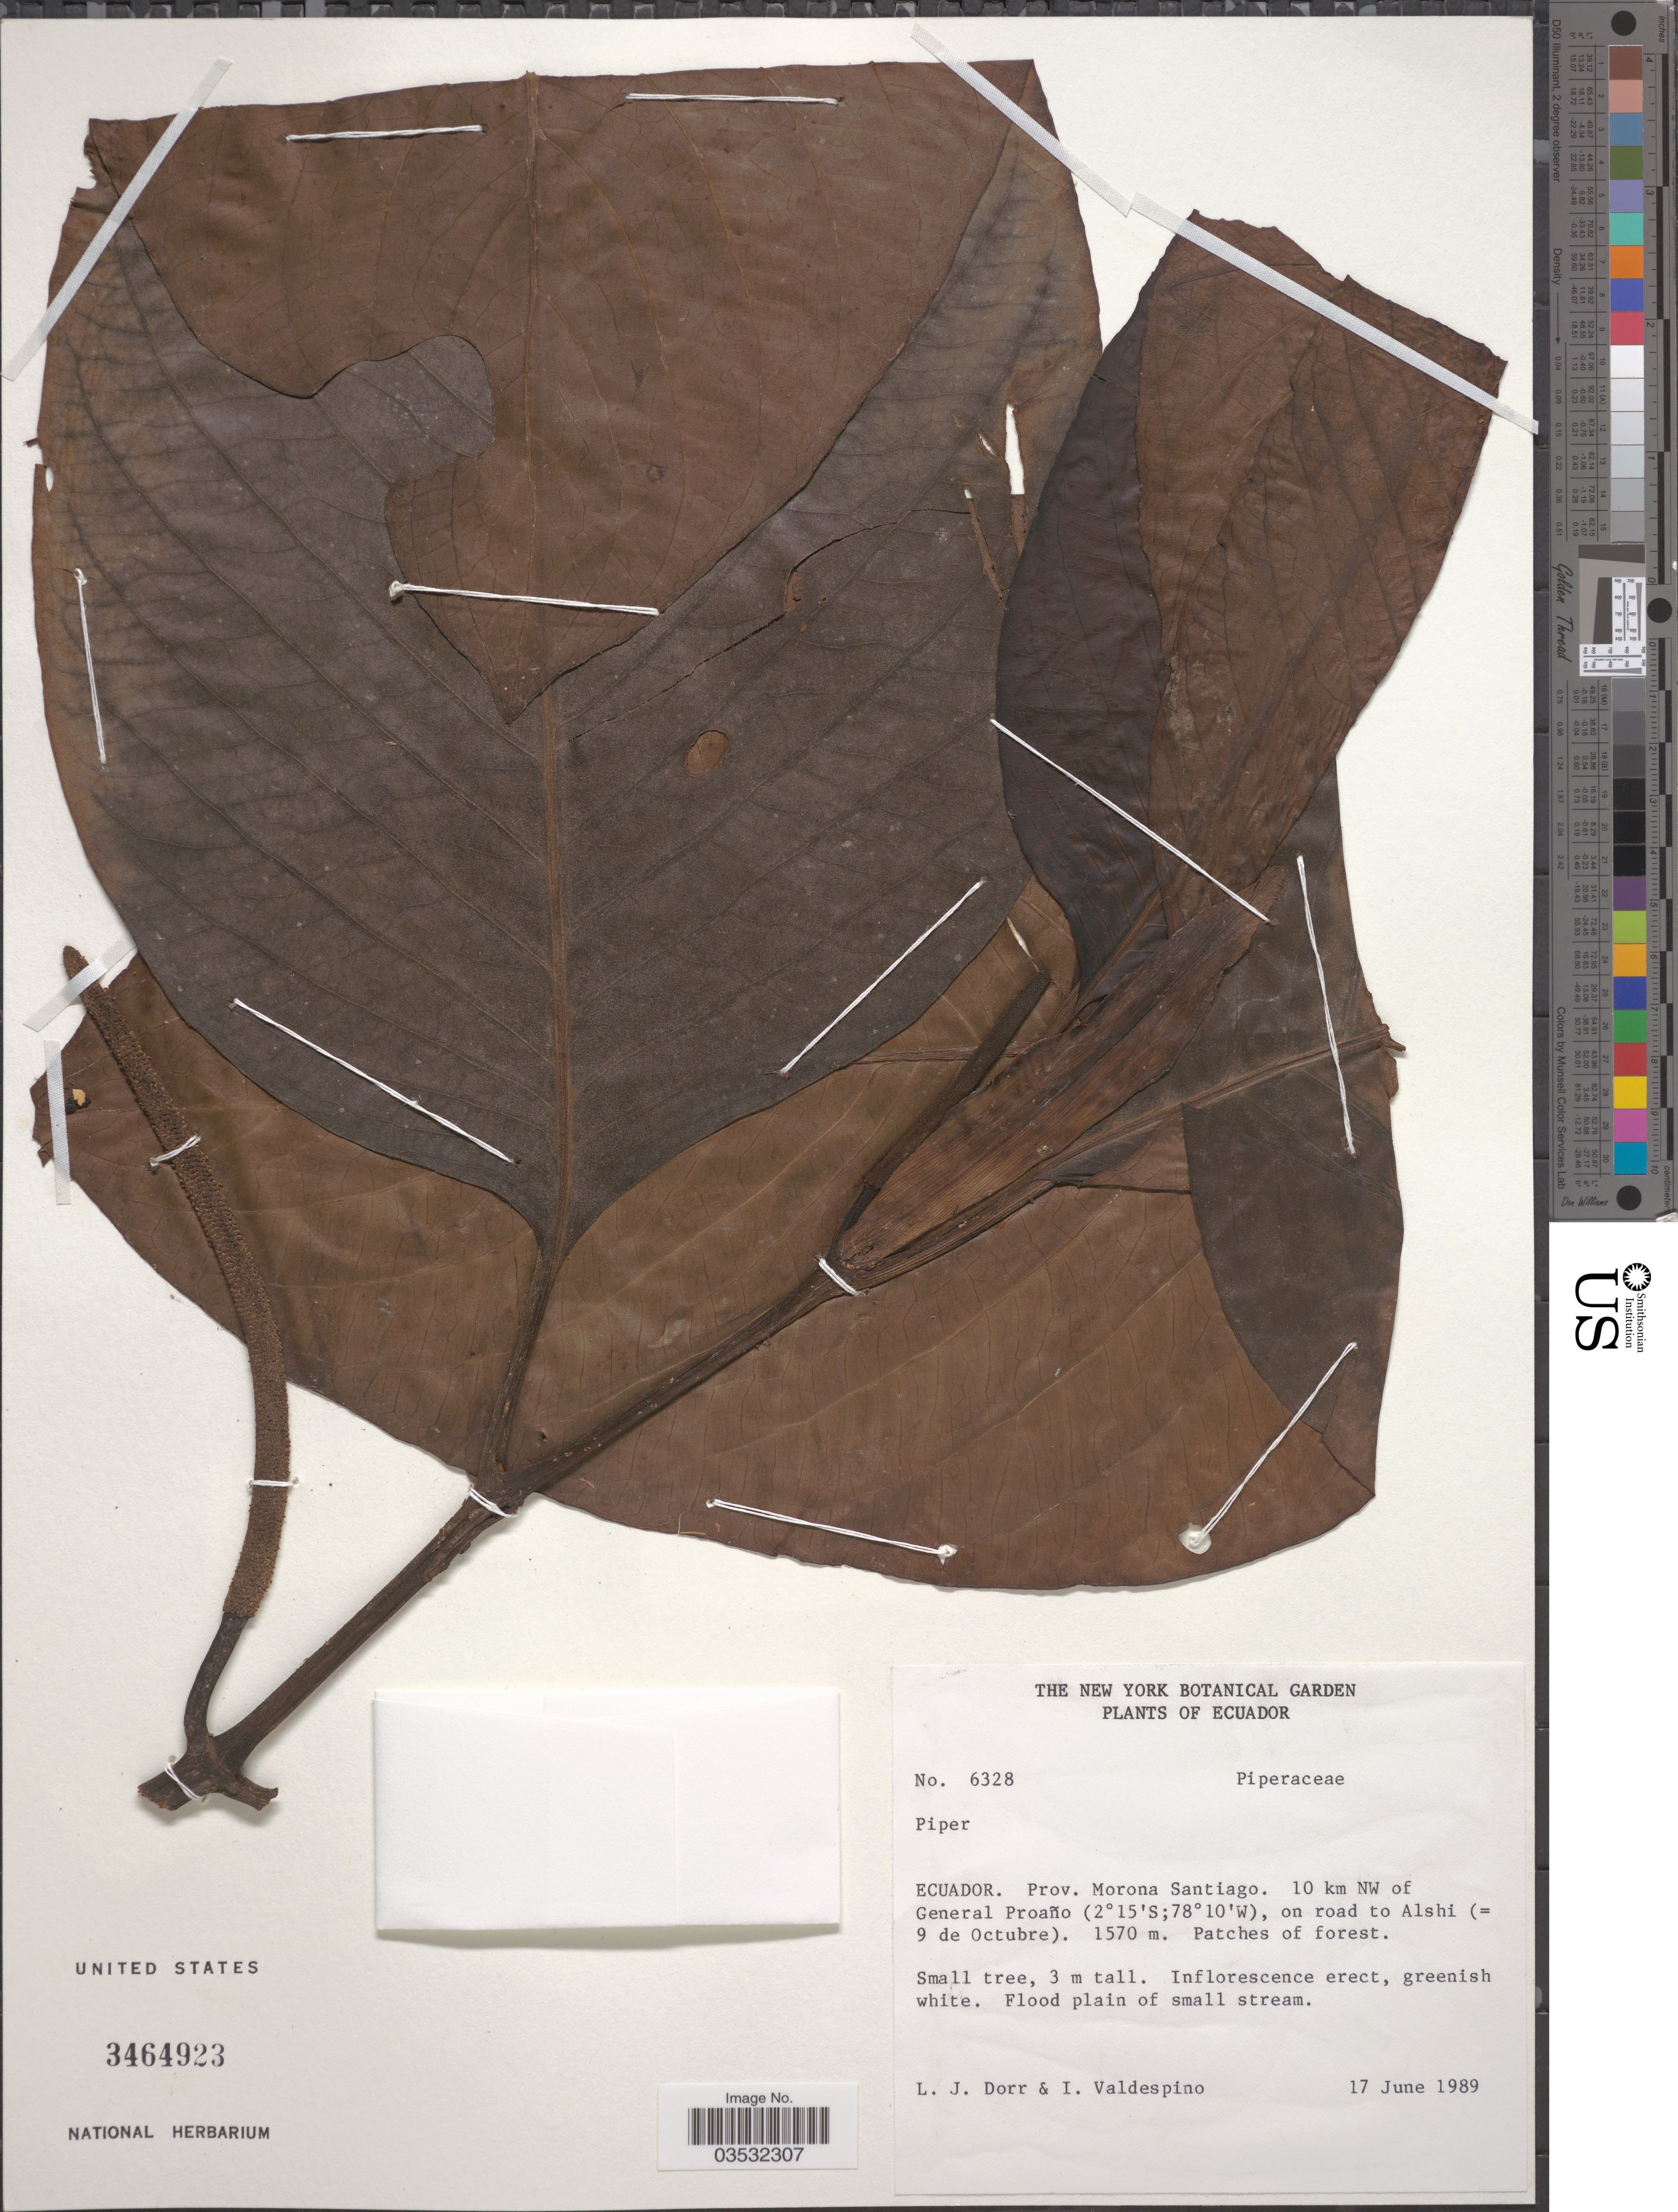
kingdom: Plantae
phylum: Tracheophyta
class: Magnoliopsida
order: Piperales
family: Piperaceae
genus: Piper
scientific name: Piper sp.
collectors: L. J. Dorr & I. Valdespino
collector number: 6328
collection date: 1989-06-17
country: Ecuador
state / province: Morona-Santiago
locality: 10 km NW of General Proaño, on road to Alshi.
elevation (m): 1570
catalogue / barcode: US 3464923